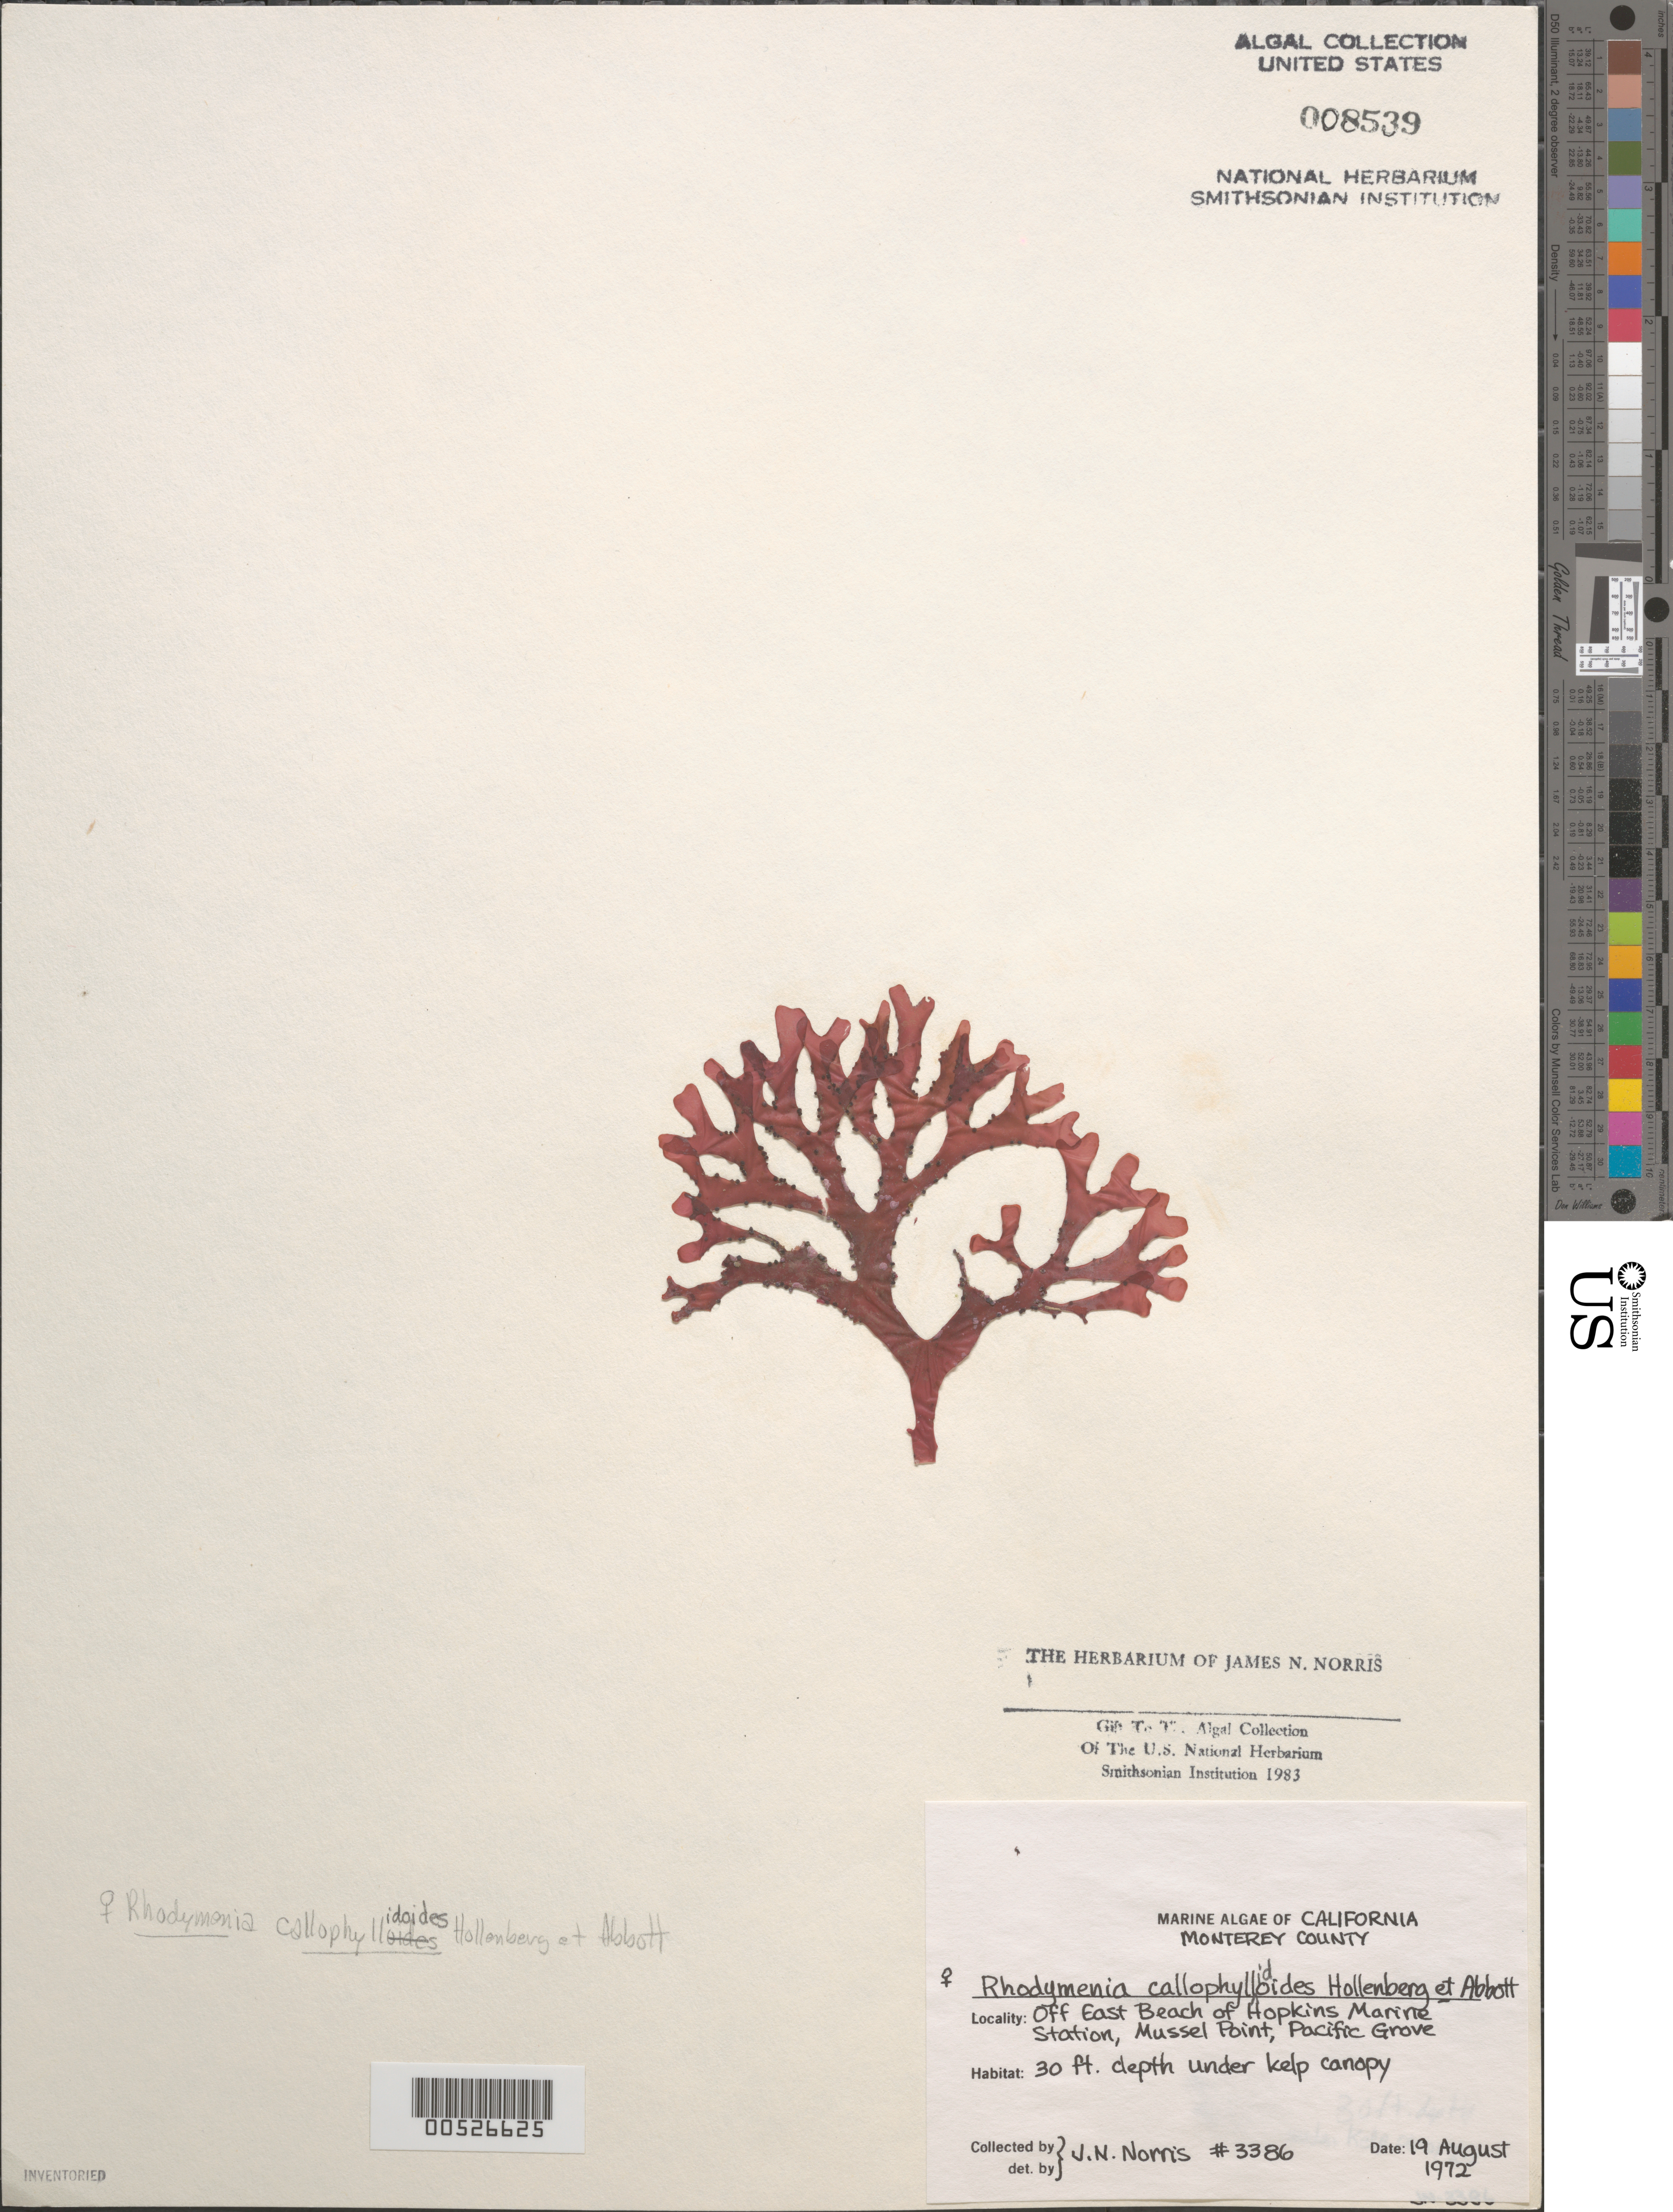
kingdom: Plantae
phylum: Rhodophyta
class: Florideophyceae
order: Rhodymeniales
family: Rhodymeniaceae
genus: Rhodymenia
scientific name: Rhodymenia callophyllidoides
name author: Hollenb. & I.A. Abbott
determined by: Norris, James N.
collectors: J. N. Norris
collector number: JN-3386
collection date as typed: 19 Aug 1972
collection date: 1972-08-19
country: United States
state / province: California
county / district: Monterey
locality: Pacific Grove, off East Beach of Hopkins Marine Station, Mussel Point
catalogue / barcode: US 8539